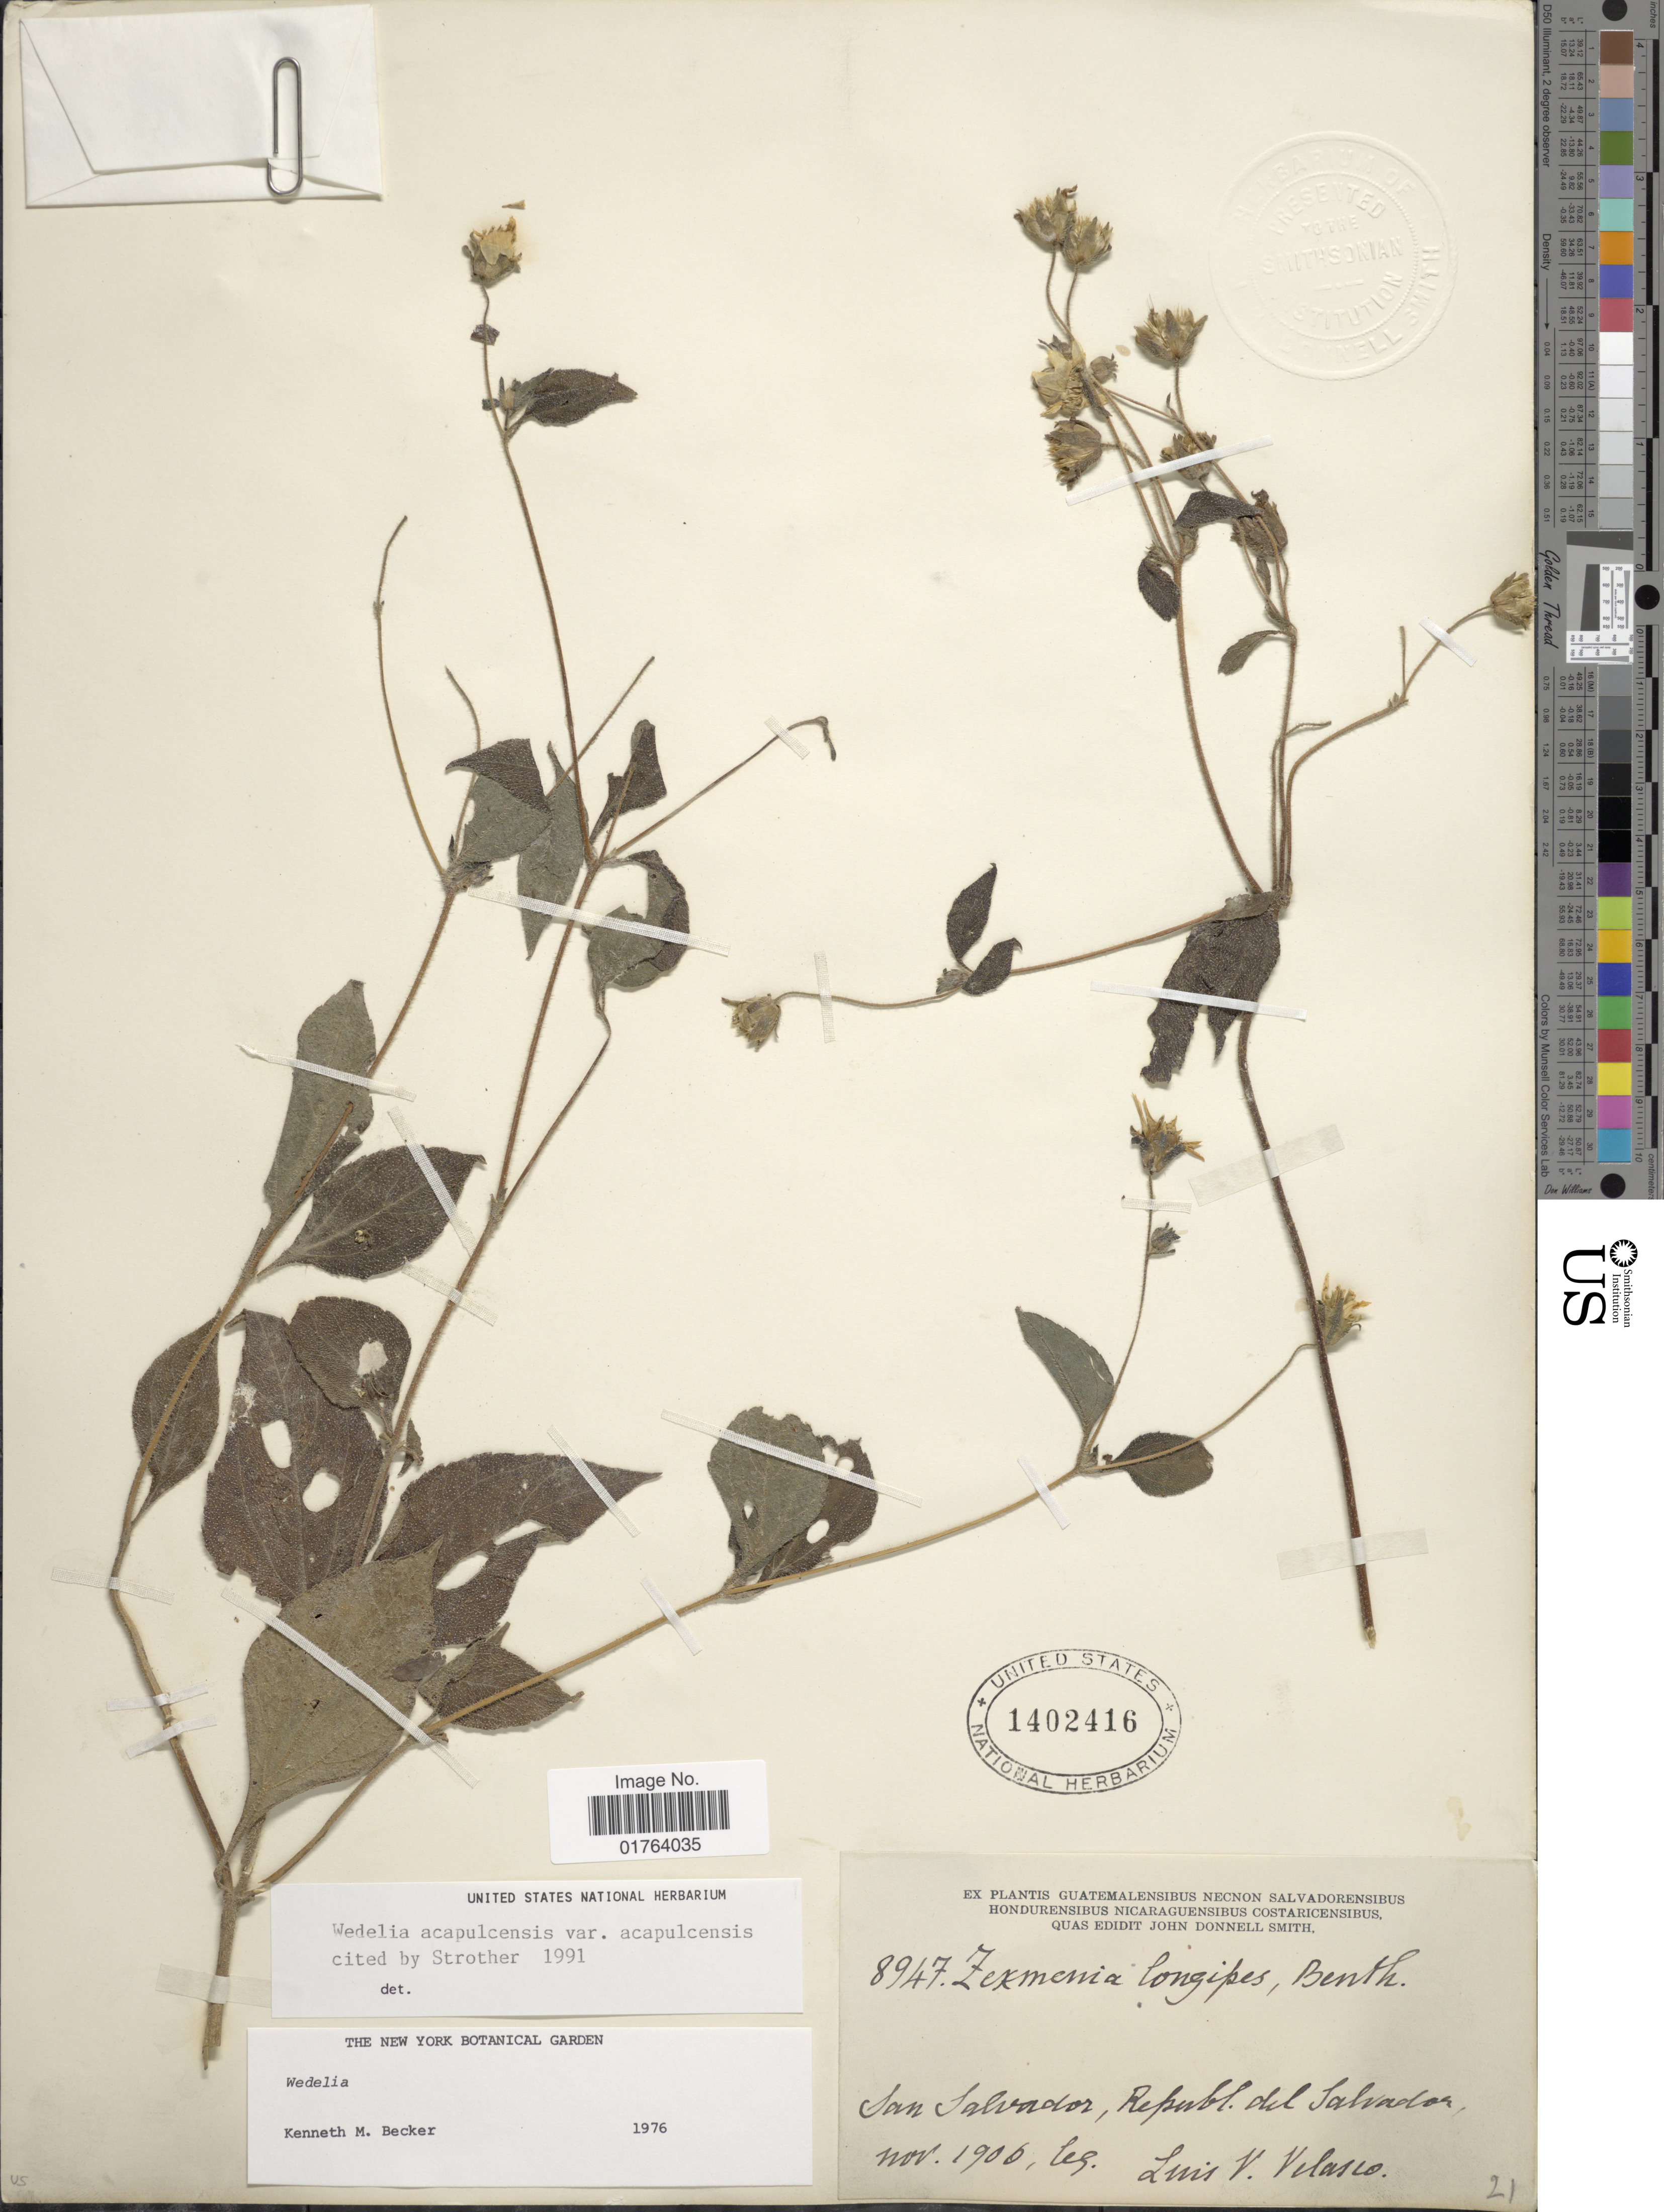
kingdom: Plantae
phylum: Tracheophyta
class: Magnoliopsida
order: Asterales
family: Asteraceae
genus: Wedelia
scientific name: Wedelia longipes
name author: Urb.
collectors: L. Velasco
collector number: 8947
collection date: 1906-11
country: El Salvador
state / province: San Salvador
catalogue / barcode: US 1402416